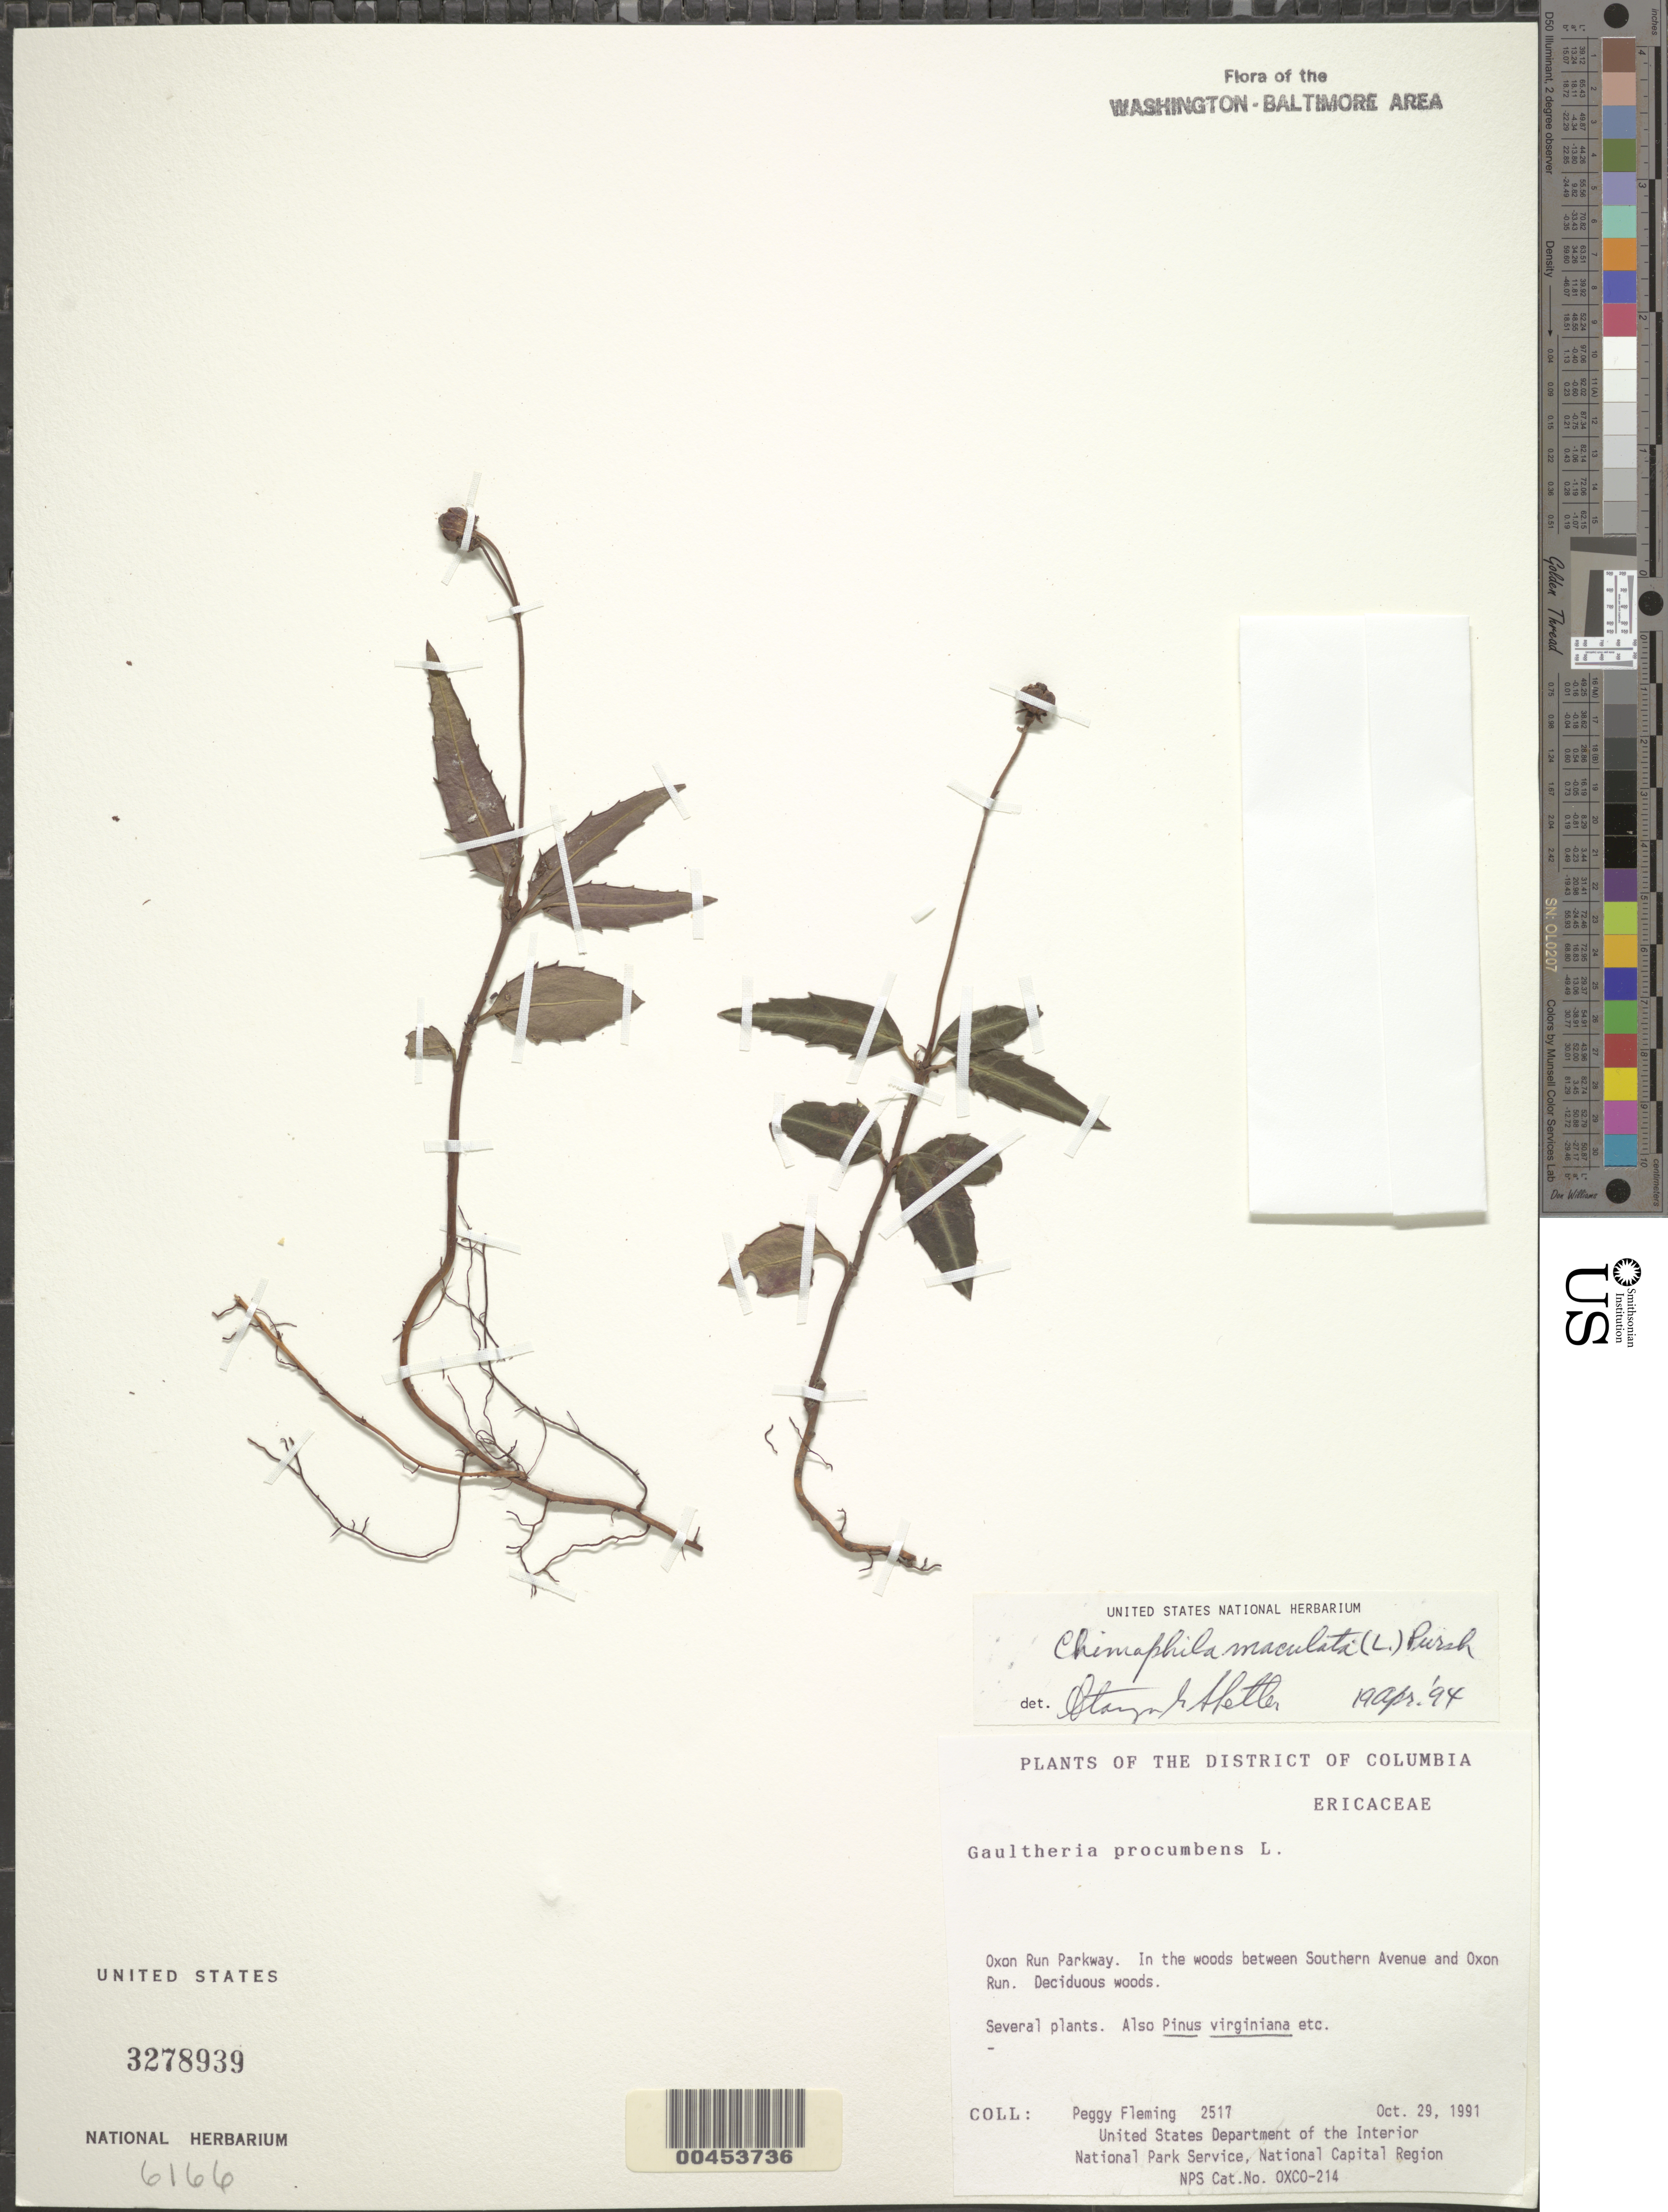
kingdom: Plantae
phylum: Tracheophyta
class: Magnoliopsida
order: Ericales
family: Ericaceae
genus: Chimaphila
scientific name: Chimaphila maculata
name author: (L.) Pursh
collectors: P. Fleming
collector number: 2517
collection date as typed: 29 Oct 1991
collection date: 1991-10-29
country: United States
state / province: District of Columbia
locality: Oxon Run Parkway, between Southern Ave and Oxon Run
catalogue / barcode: US 3278939